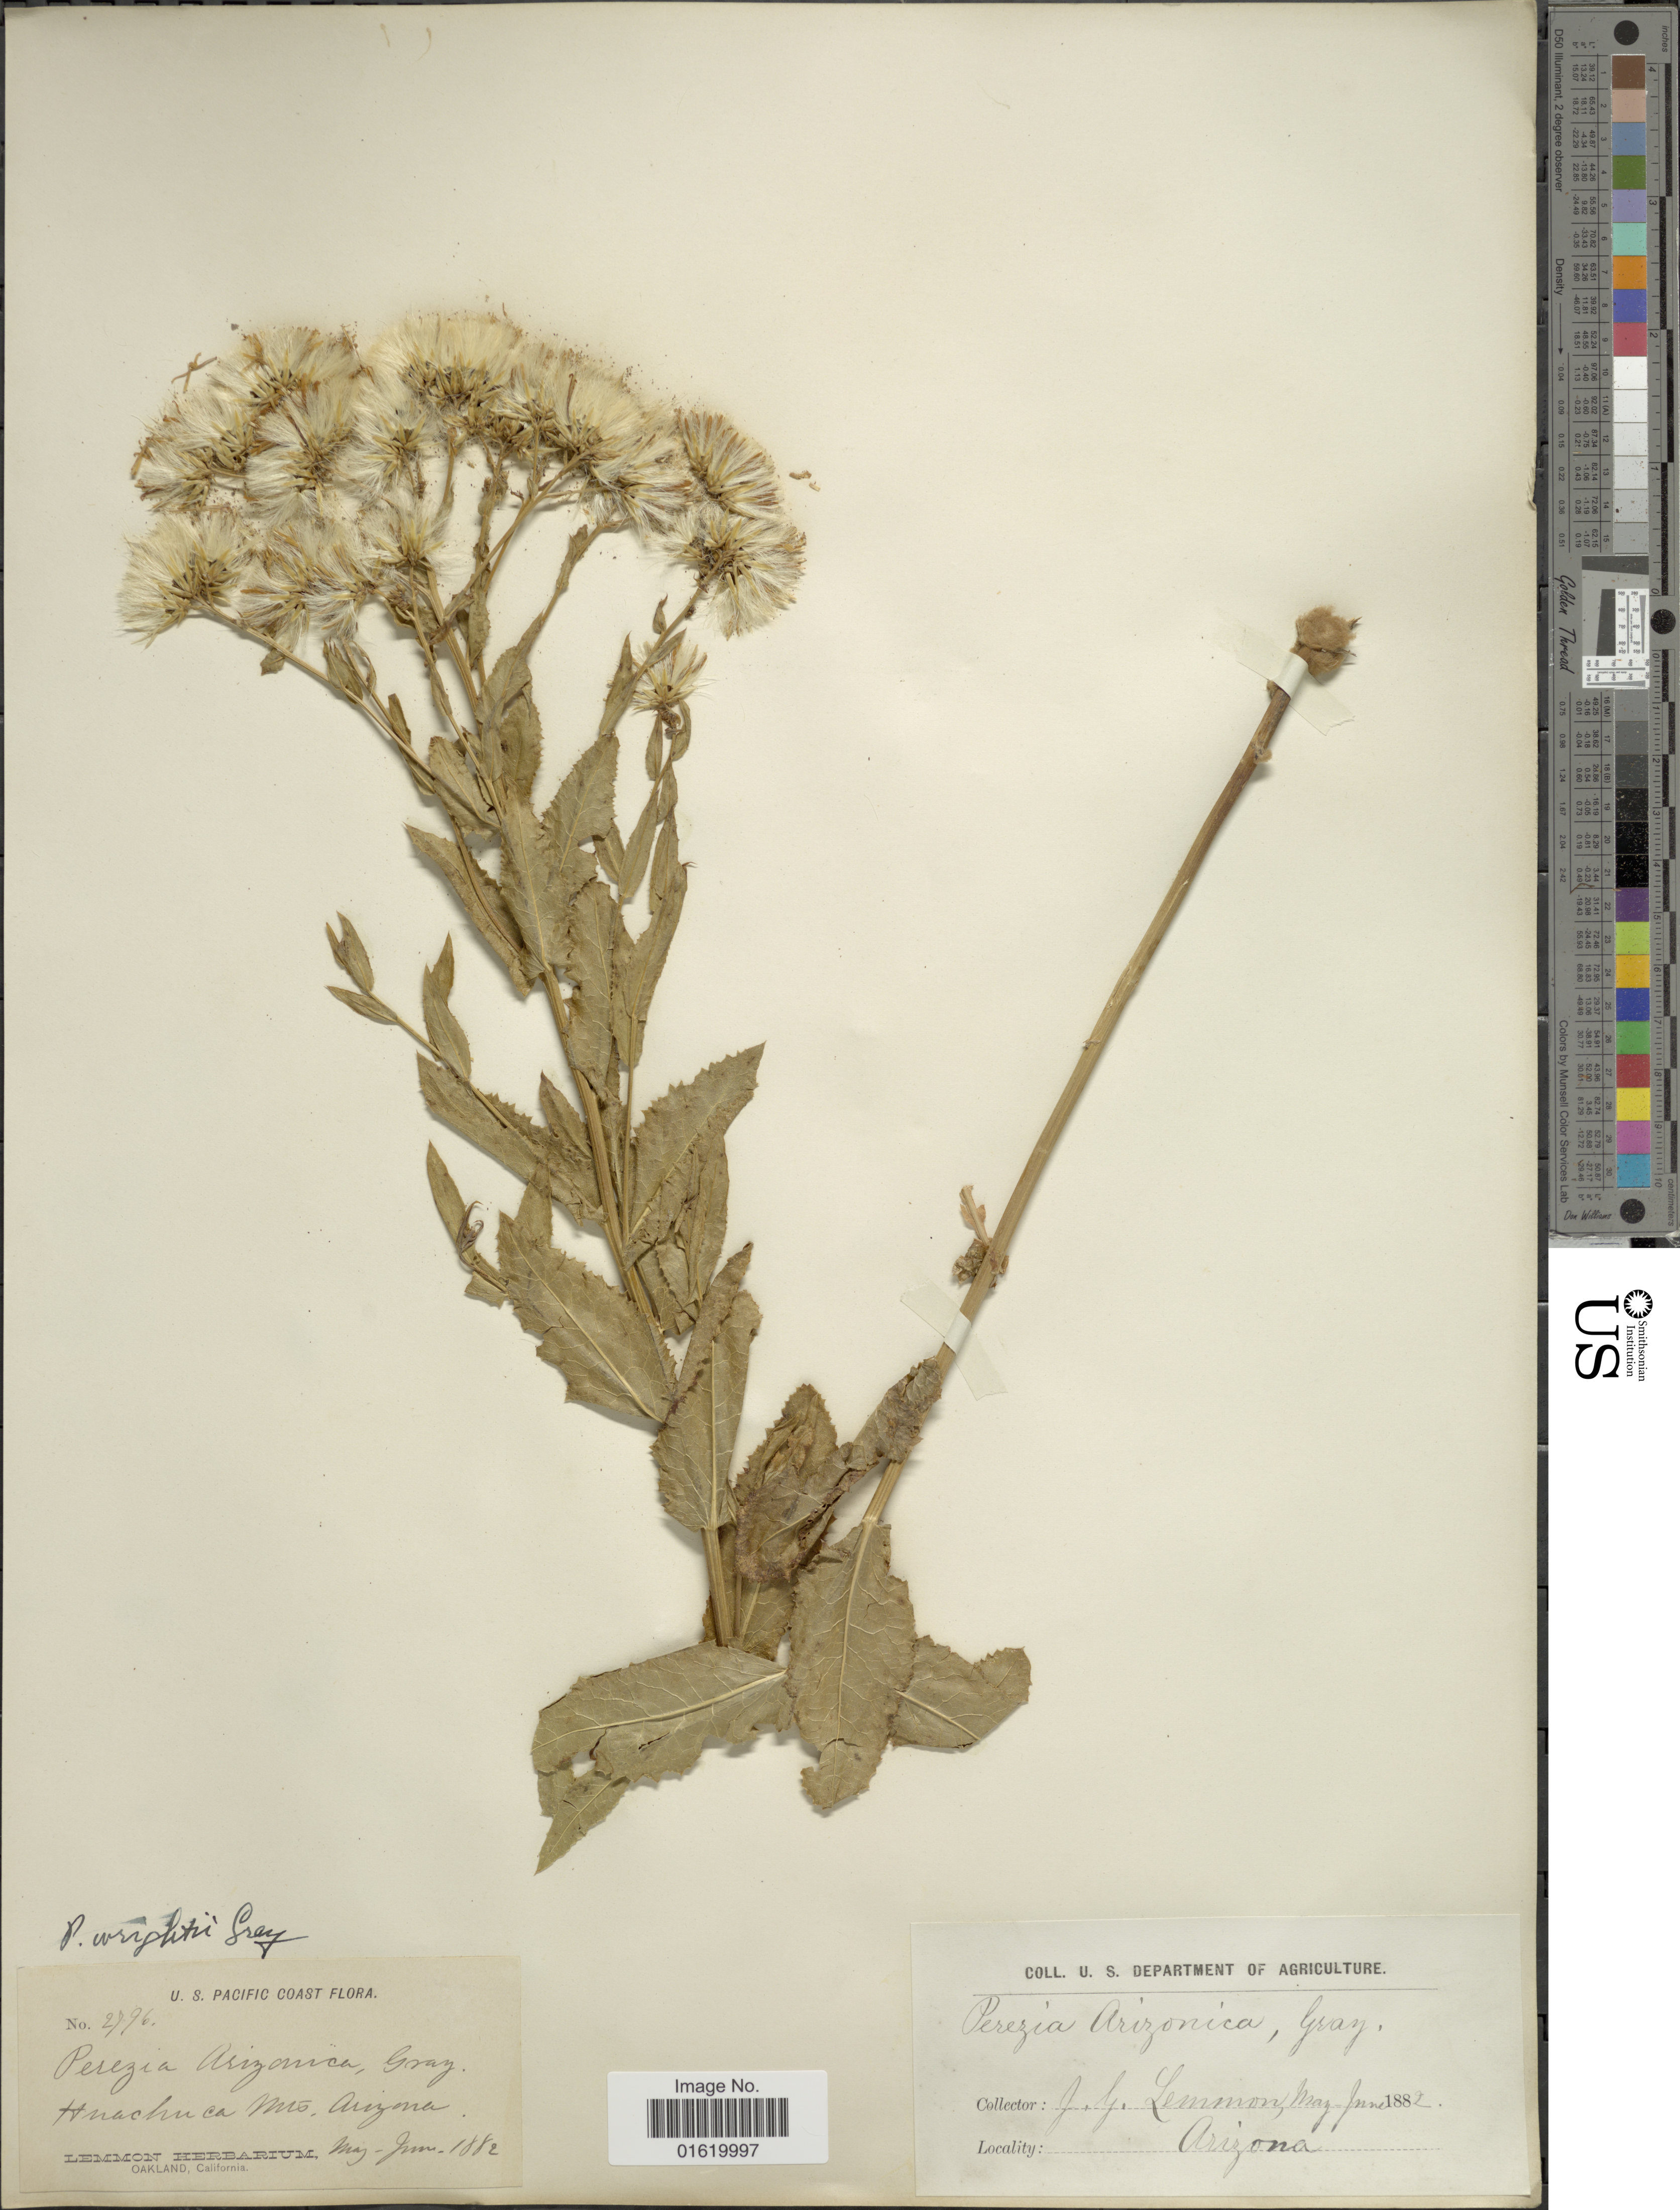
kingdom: Plantae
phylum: Tracheophyta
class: Magnoliopsida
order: Asterales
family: Asteraceae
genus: Acourtia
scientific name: Acourtia wrightii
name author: (A. Gray) Reveal & R.M. King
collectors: J. Lemmon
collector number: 2796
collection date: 1882-05/1882-06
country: United States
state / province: Arizona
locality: Huchuca Mts.